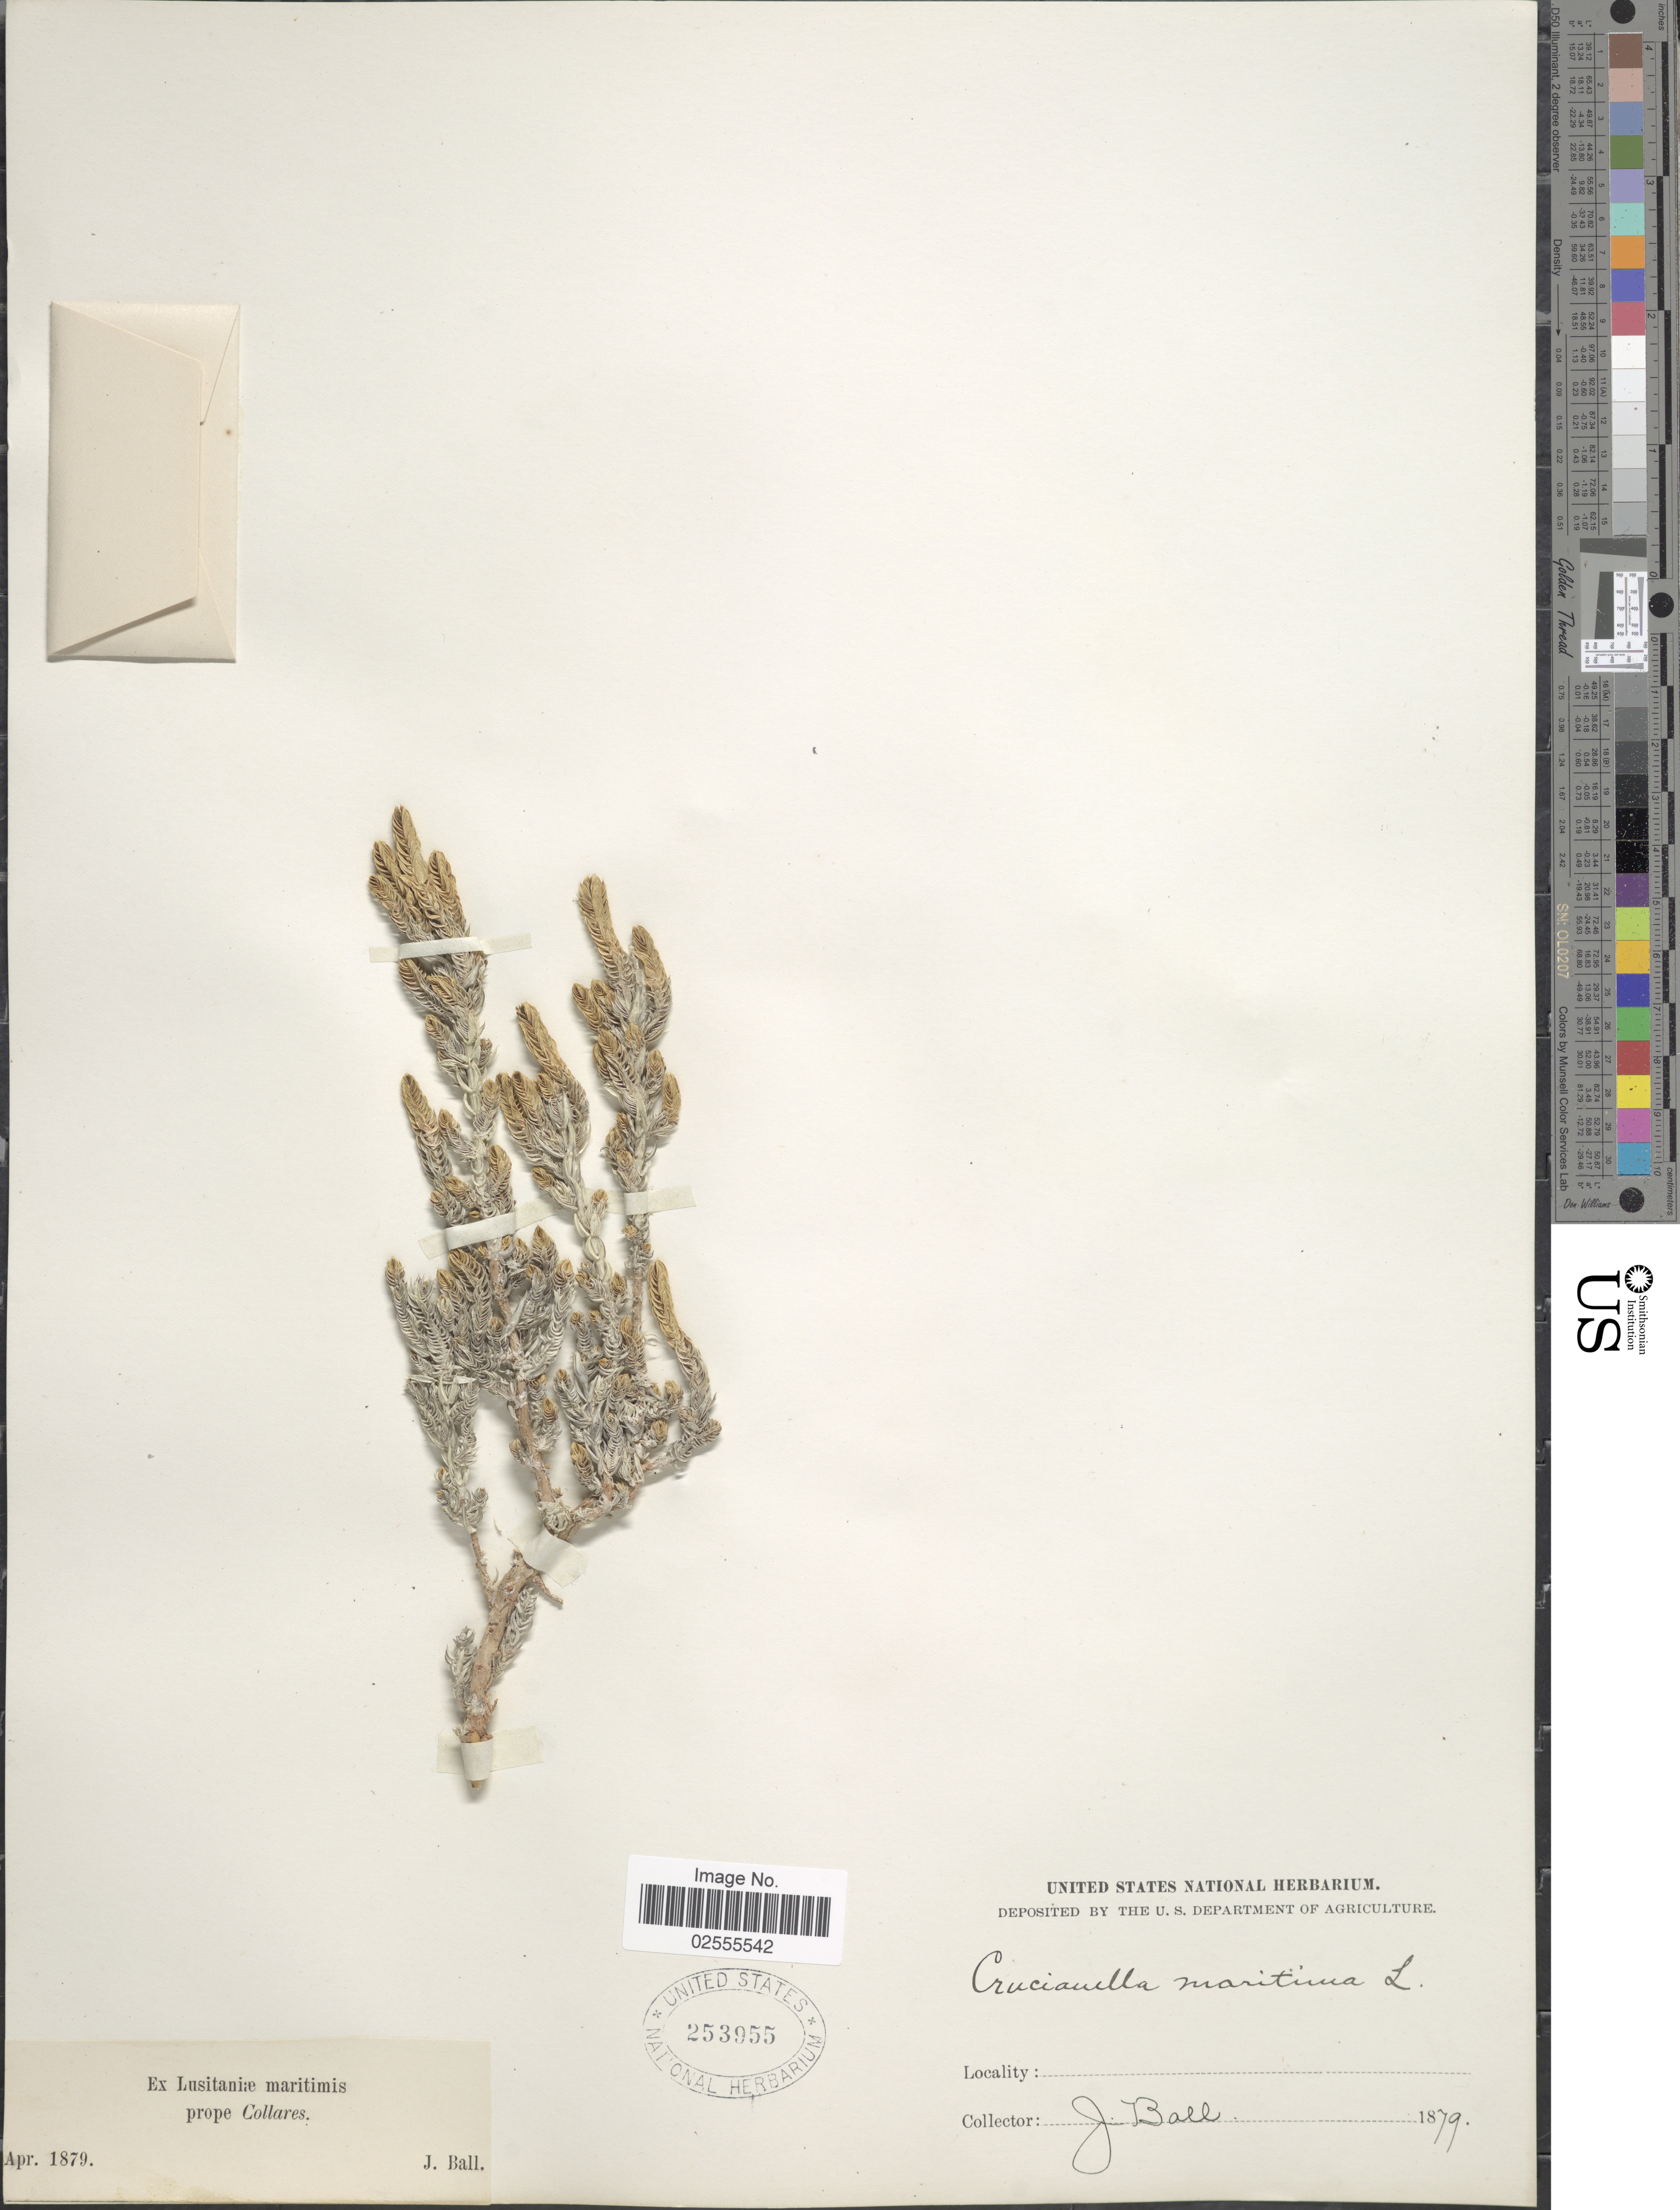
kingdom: Plantae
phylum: Tracheophyta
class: Magnoliopsida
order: Gentianales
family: Rubiaceae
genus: Crucianella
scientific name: Crucianella maritima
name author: L.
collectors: J. Ball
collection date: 1879-04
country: Portugal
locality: Ex Lusitaniae maritimis prope Collares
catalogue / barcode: US 253955